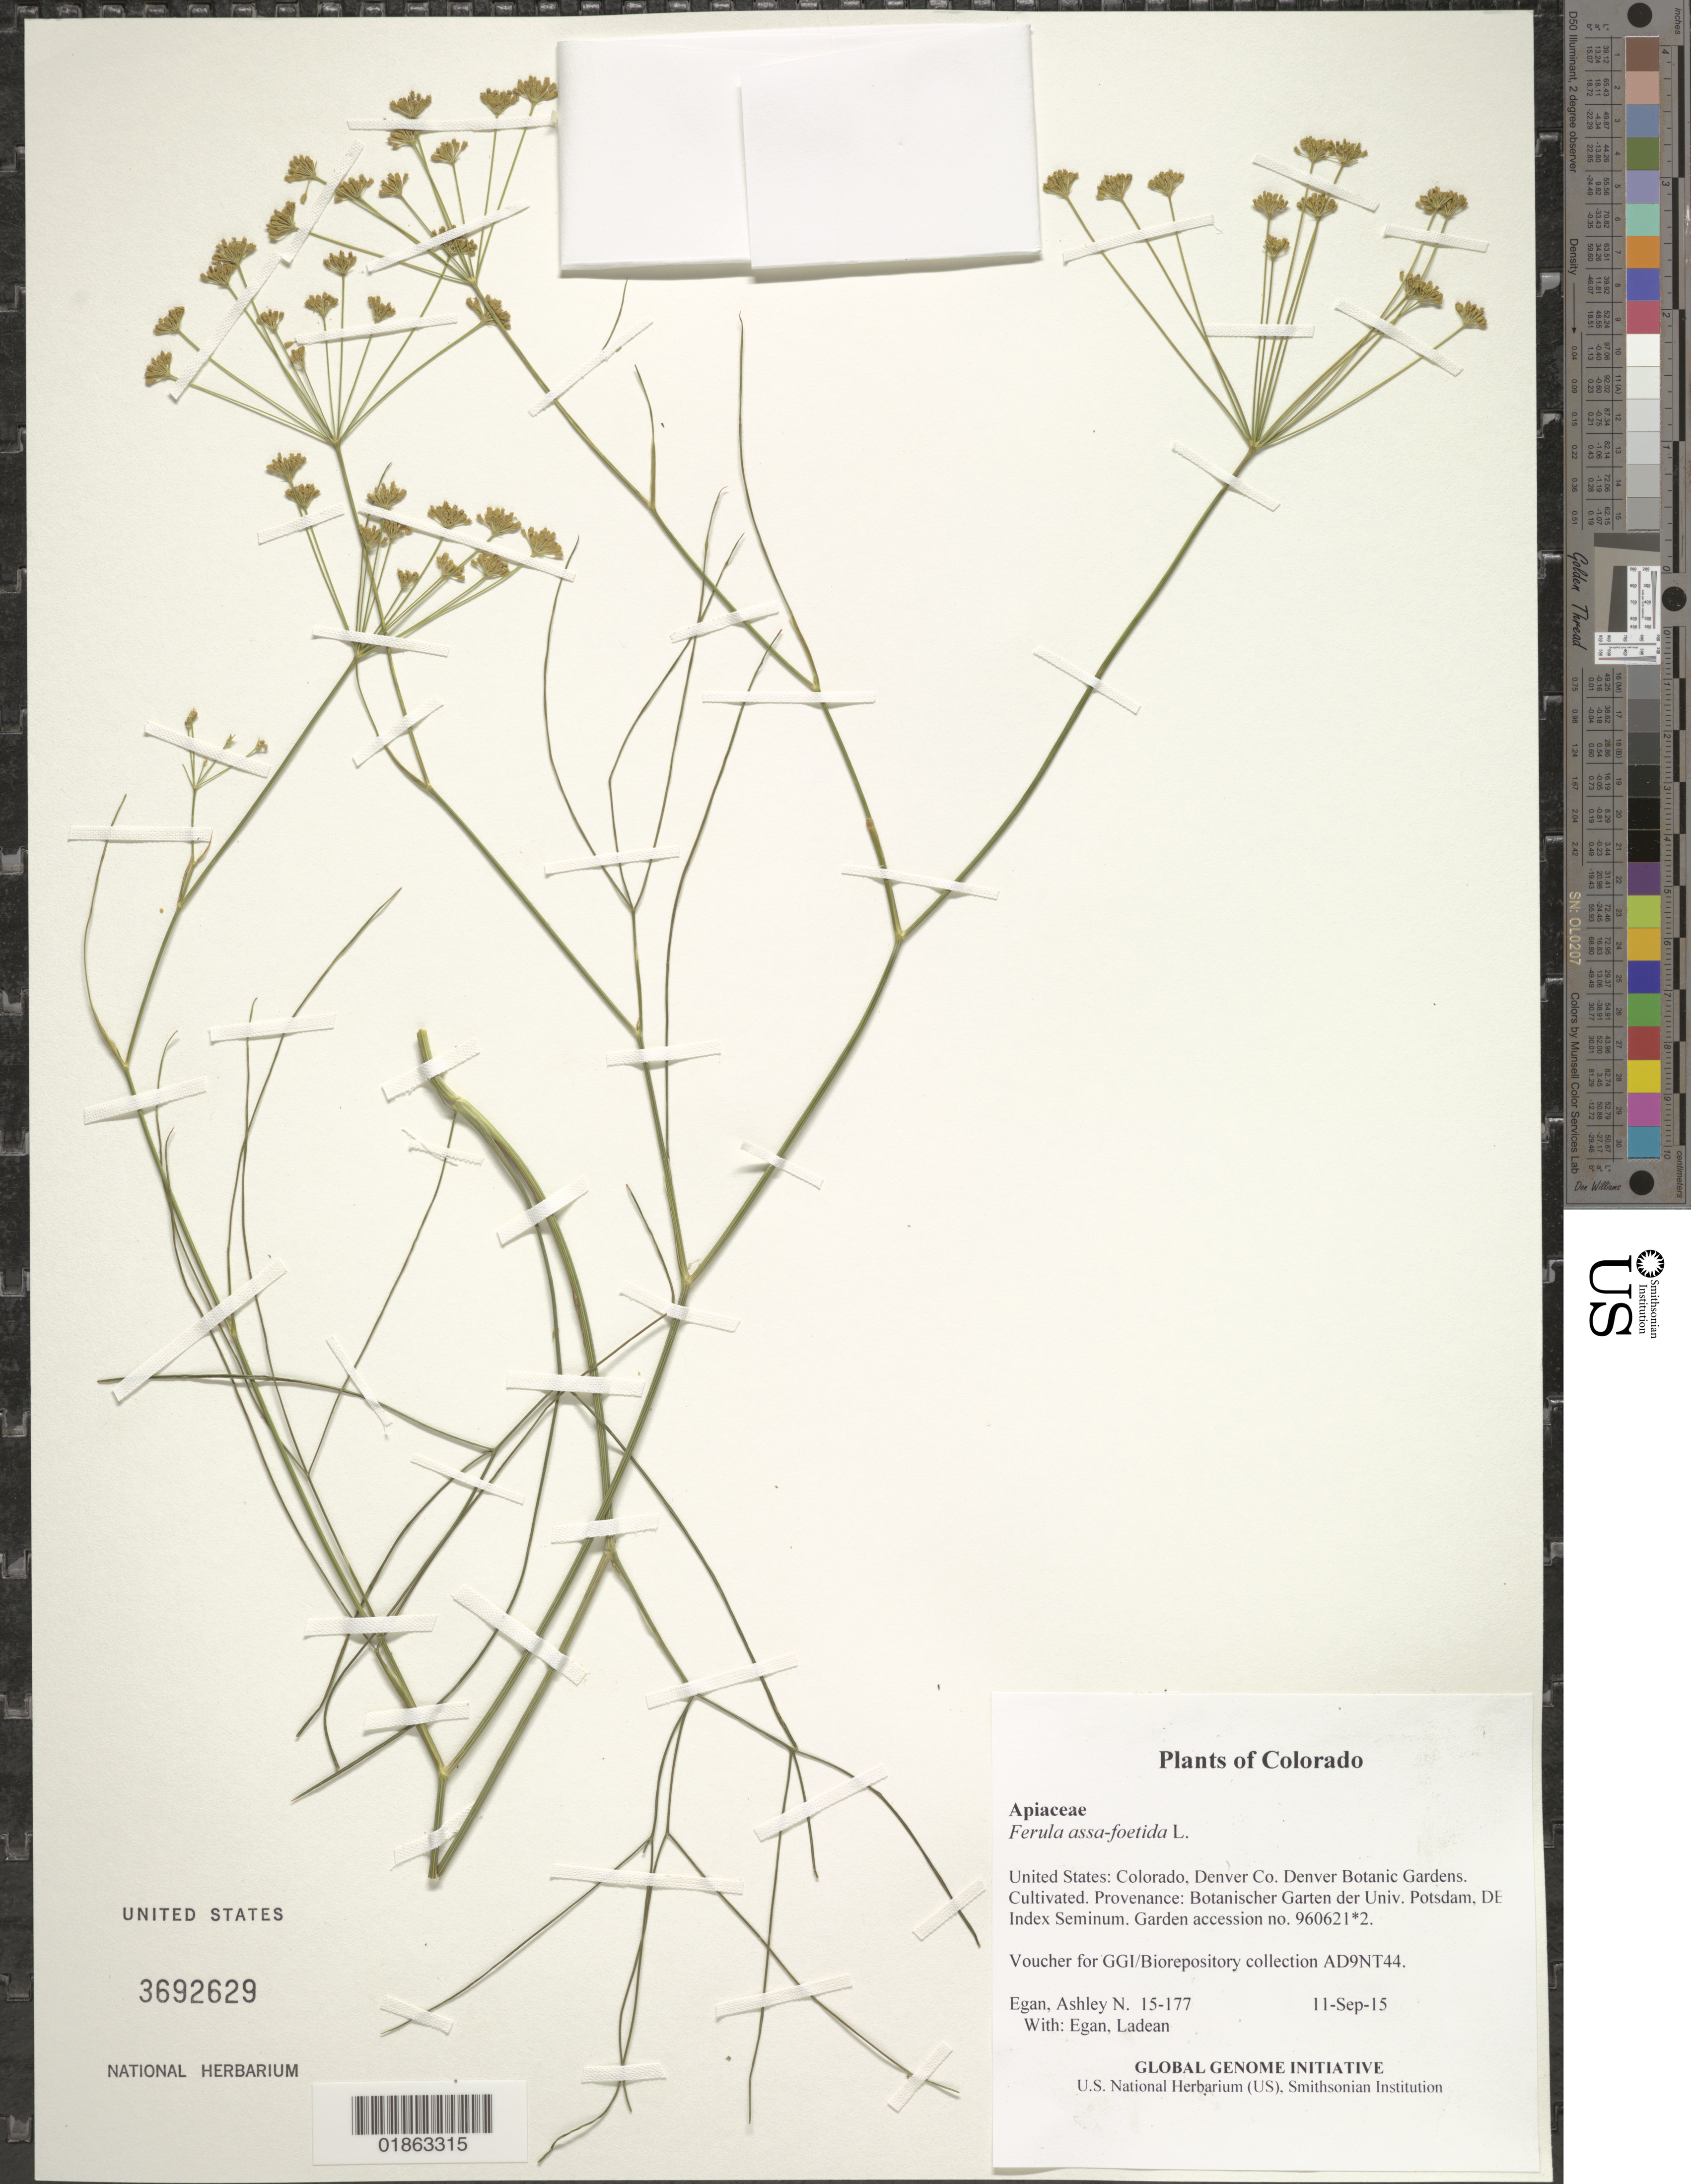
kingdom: Plantae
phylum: Tracheophyta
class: Magnoliopsida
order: Apiales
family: Apiaceae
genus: Ferula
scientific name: Ferula assa-foetida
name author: L.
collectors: A. N. Egan & L. Egan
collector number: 15-177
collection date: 2015-09-11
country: United States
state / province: Colorado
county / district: Denver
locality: Denver Botanic Gardens. Cultivated. Provenance: Botanischer Garten der Univ. Potsdam, DE Index Seminum. Garden accession no. 960621.2.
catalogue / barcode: US 3692629